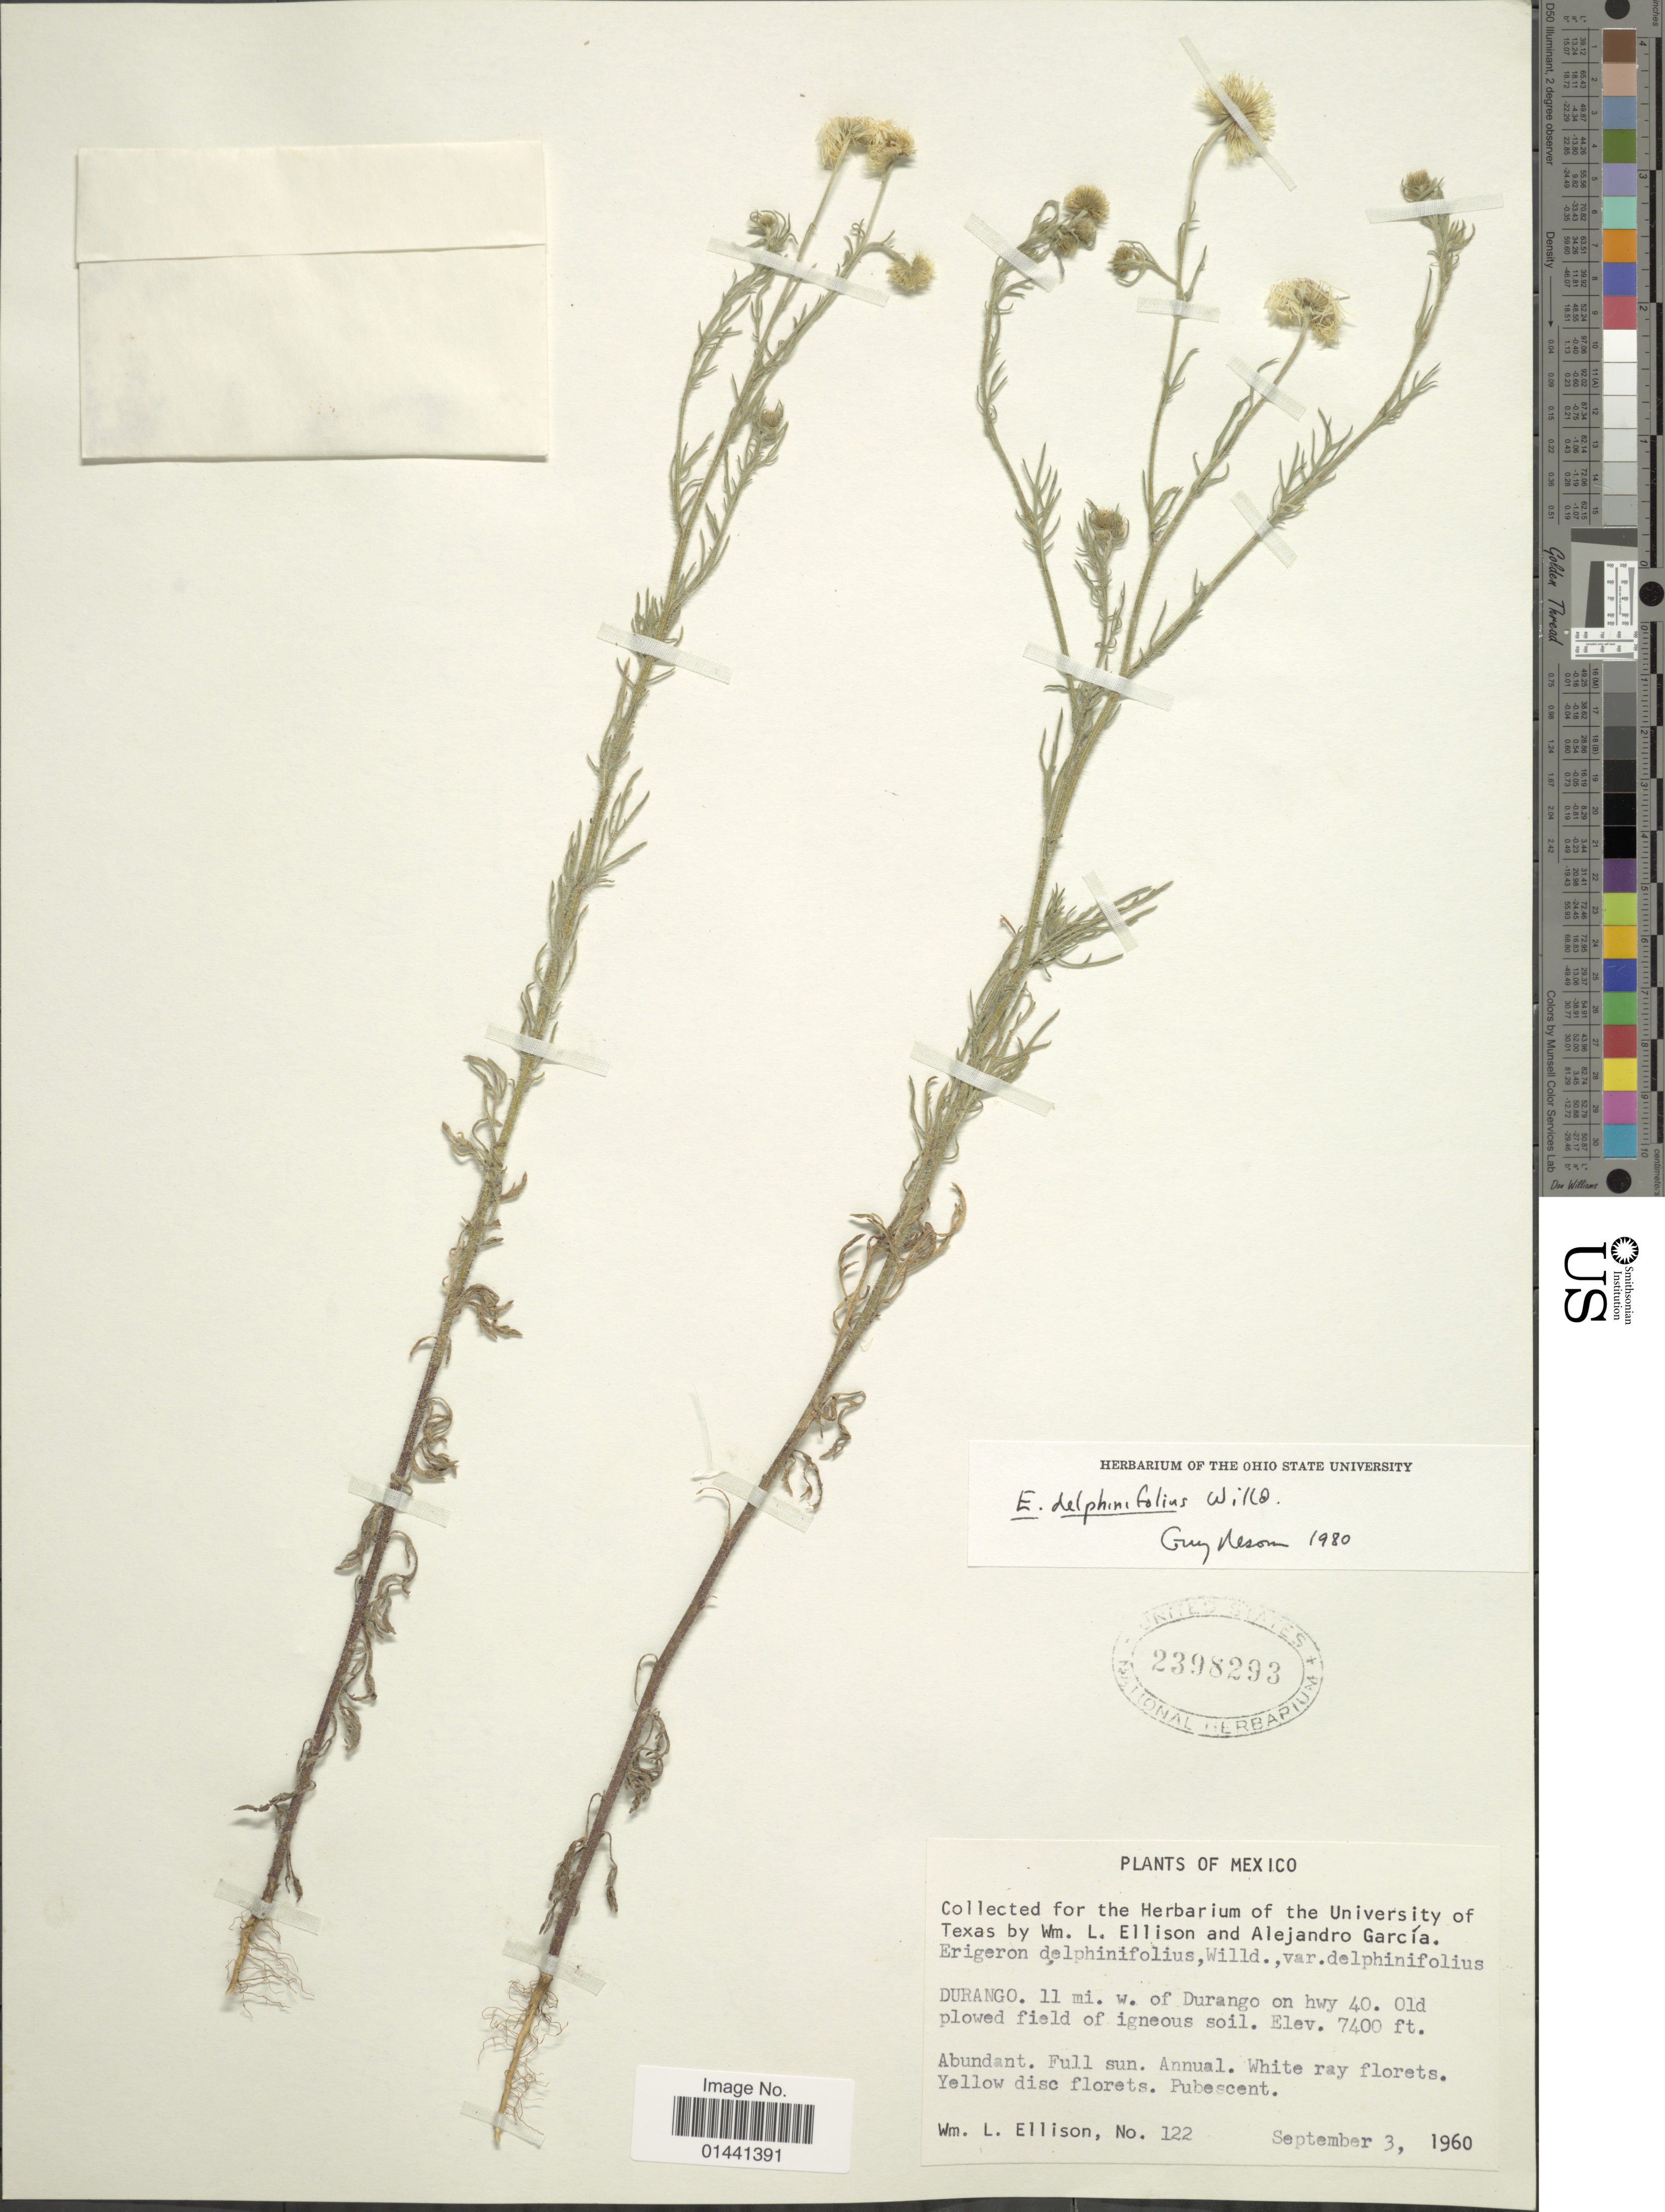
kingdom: Plantae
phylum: Tracheophyta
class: Magnoliopsida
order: Asterales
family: Asteraceae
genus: Erigeron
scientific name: Erigeron delphinifolius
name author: Willd.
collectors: W. L. Ellison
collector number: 122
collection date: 1960-09-03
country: Mexico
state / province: Durango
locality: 11 mi. w. of Durango on hwy 40, old plowed field of igneous soil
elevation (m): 2256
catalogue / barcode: US 2398293